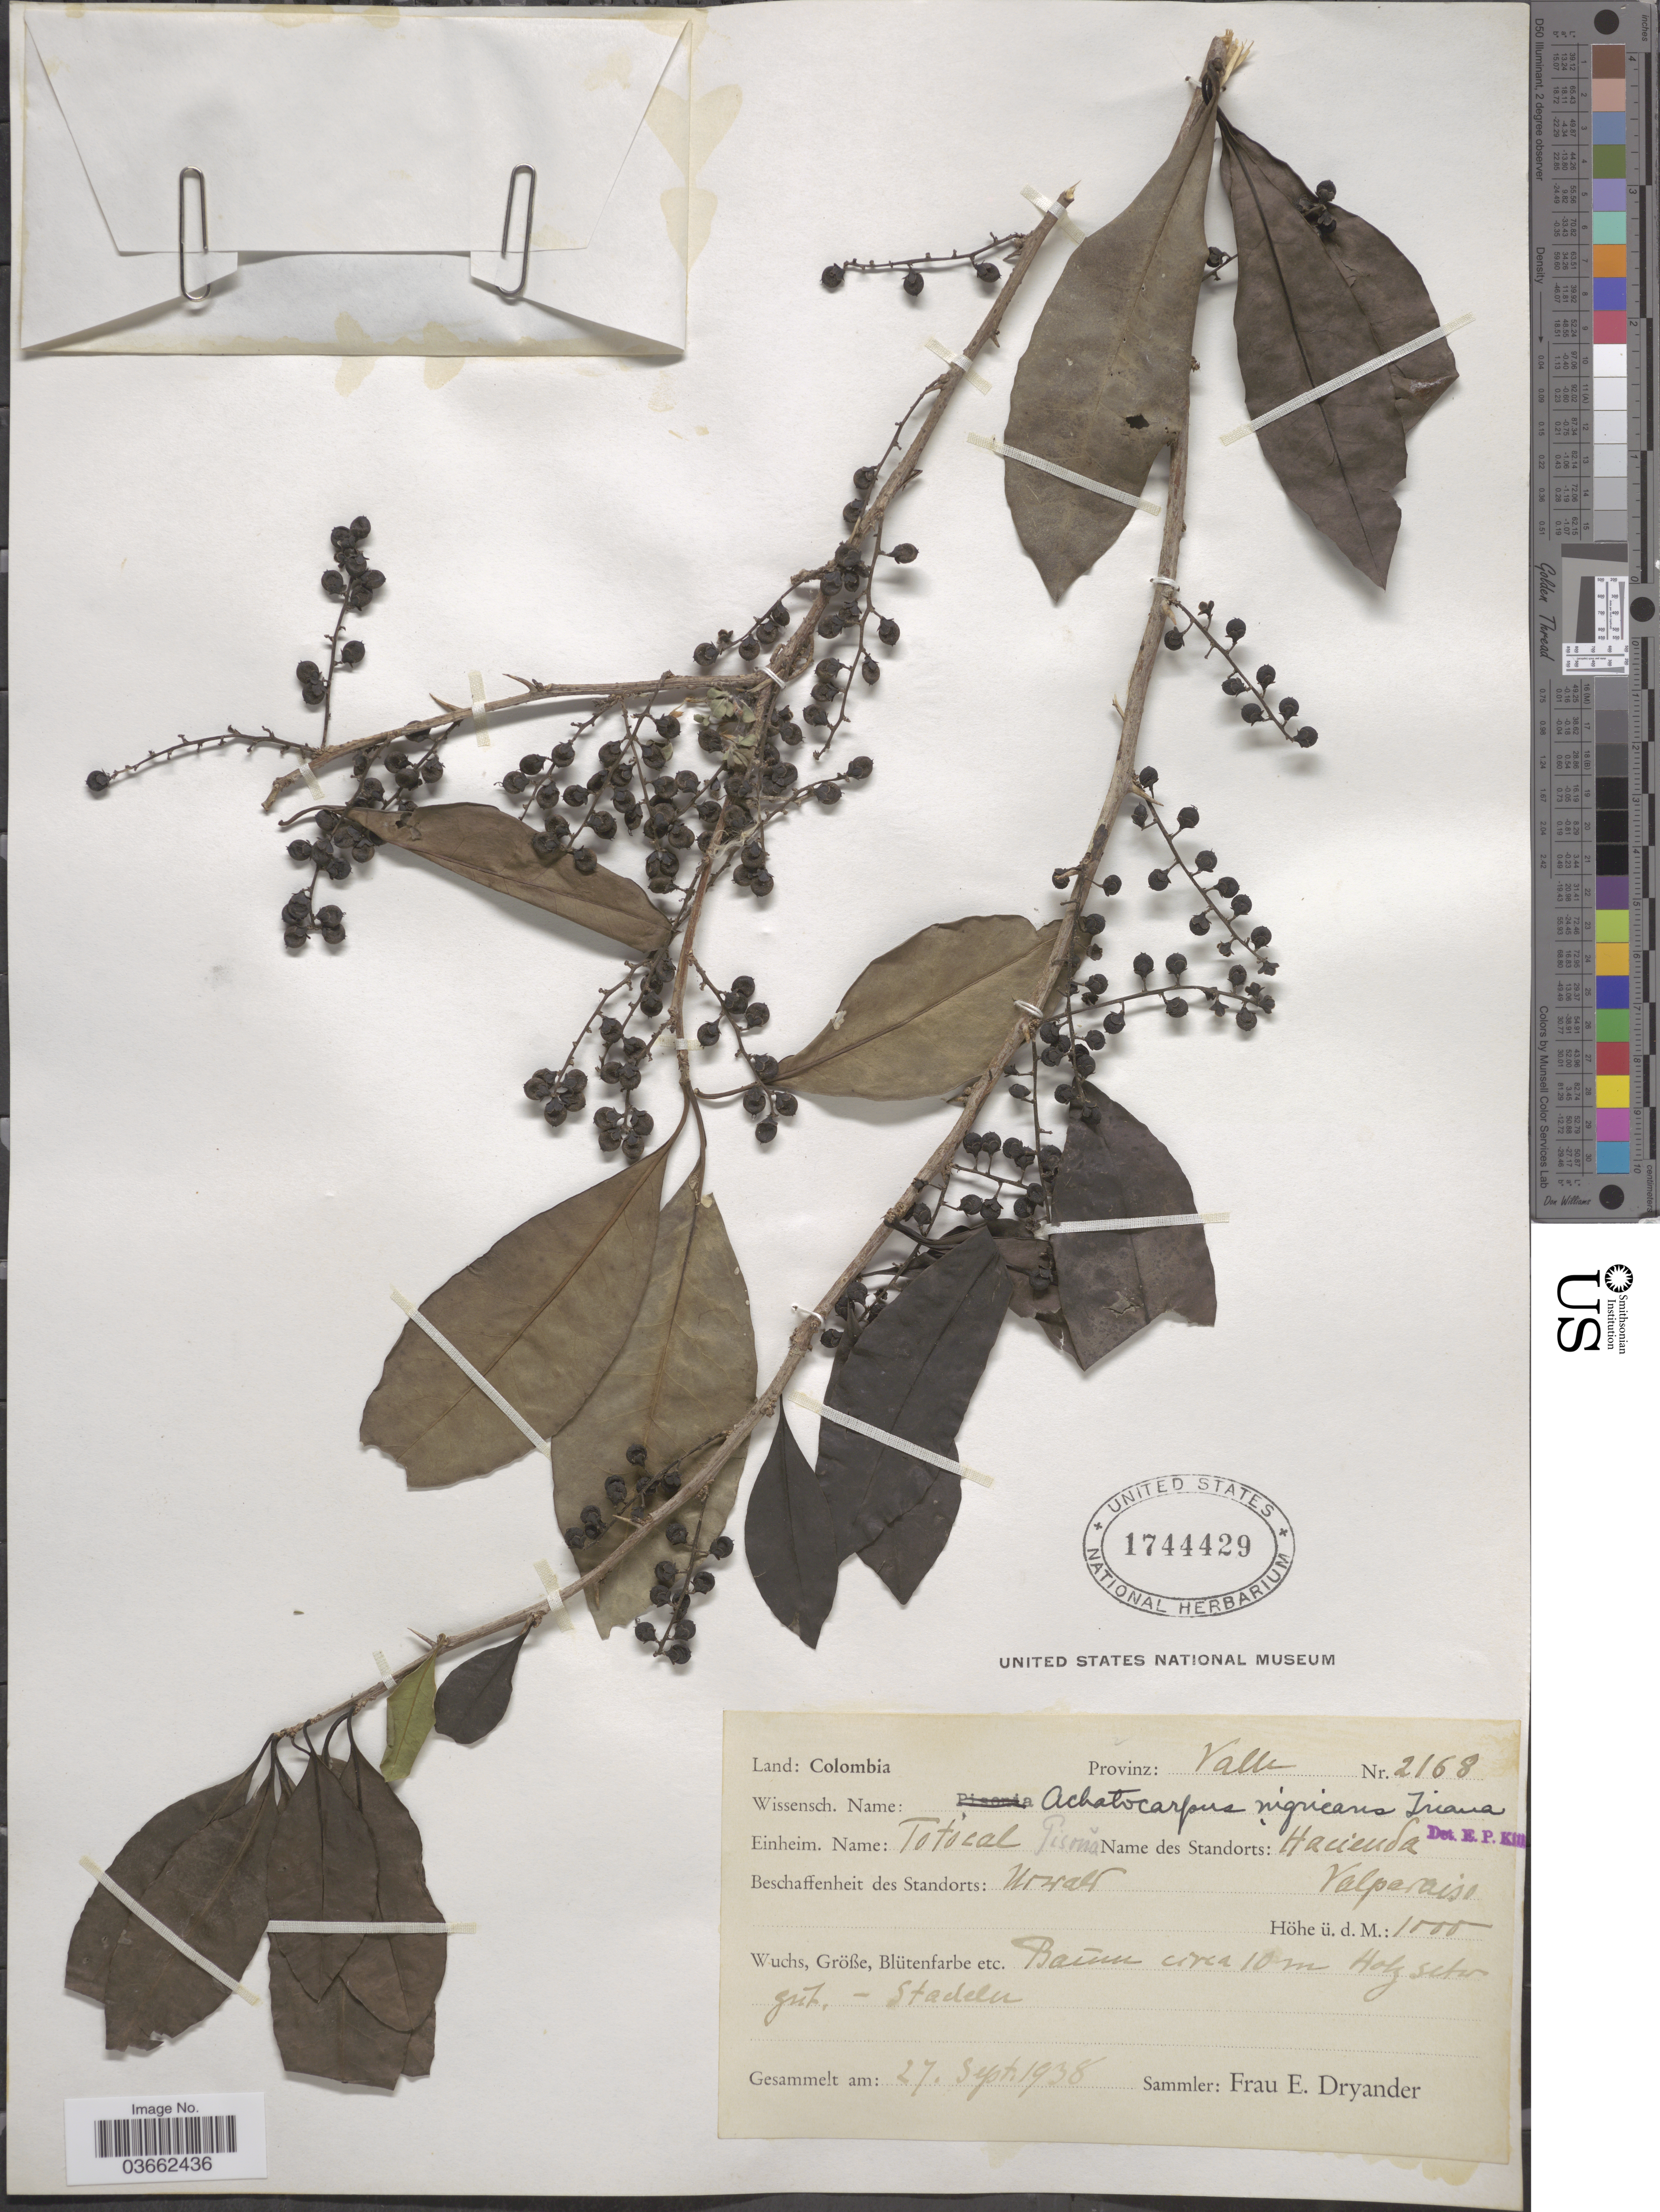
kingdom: Plantae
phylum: Tracheophyta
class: Magnoliopsida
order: Caryophyllales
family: Achatocarpaceae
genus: Achatocarpus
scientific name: Achatocarpus nigricans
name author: Triana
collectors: F. Dryander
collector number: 2168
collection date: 1938-09-27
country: Colombia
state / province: Valle del Cauca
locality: Provinz: Valle, Urwald Valparaiso.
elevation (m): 1000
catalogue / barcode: US 1744429